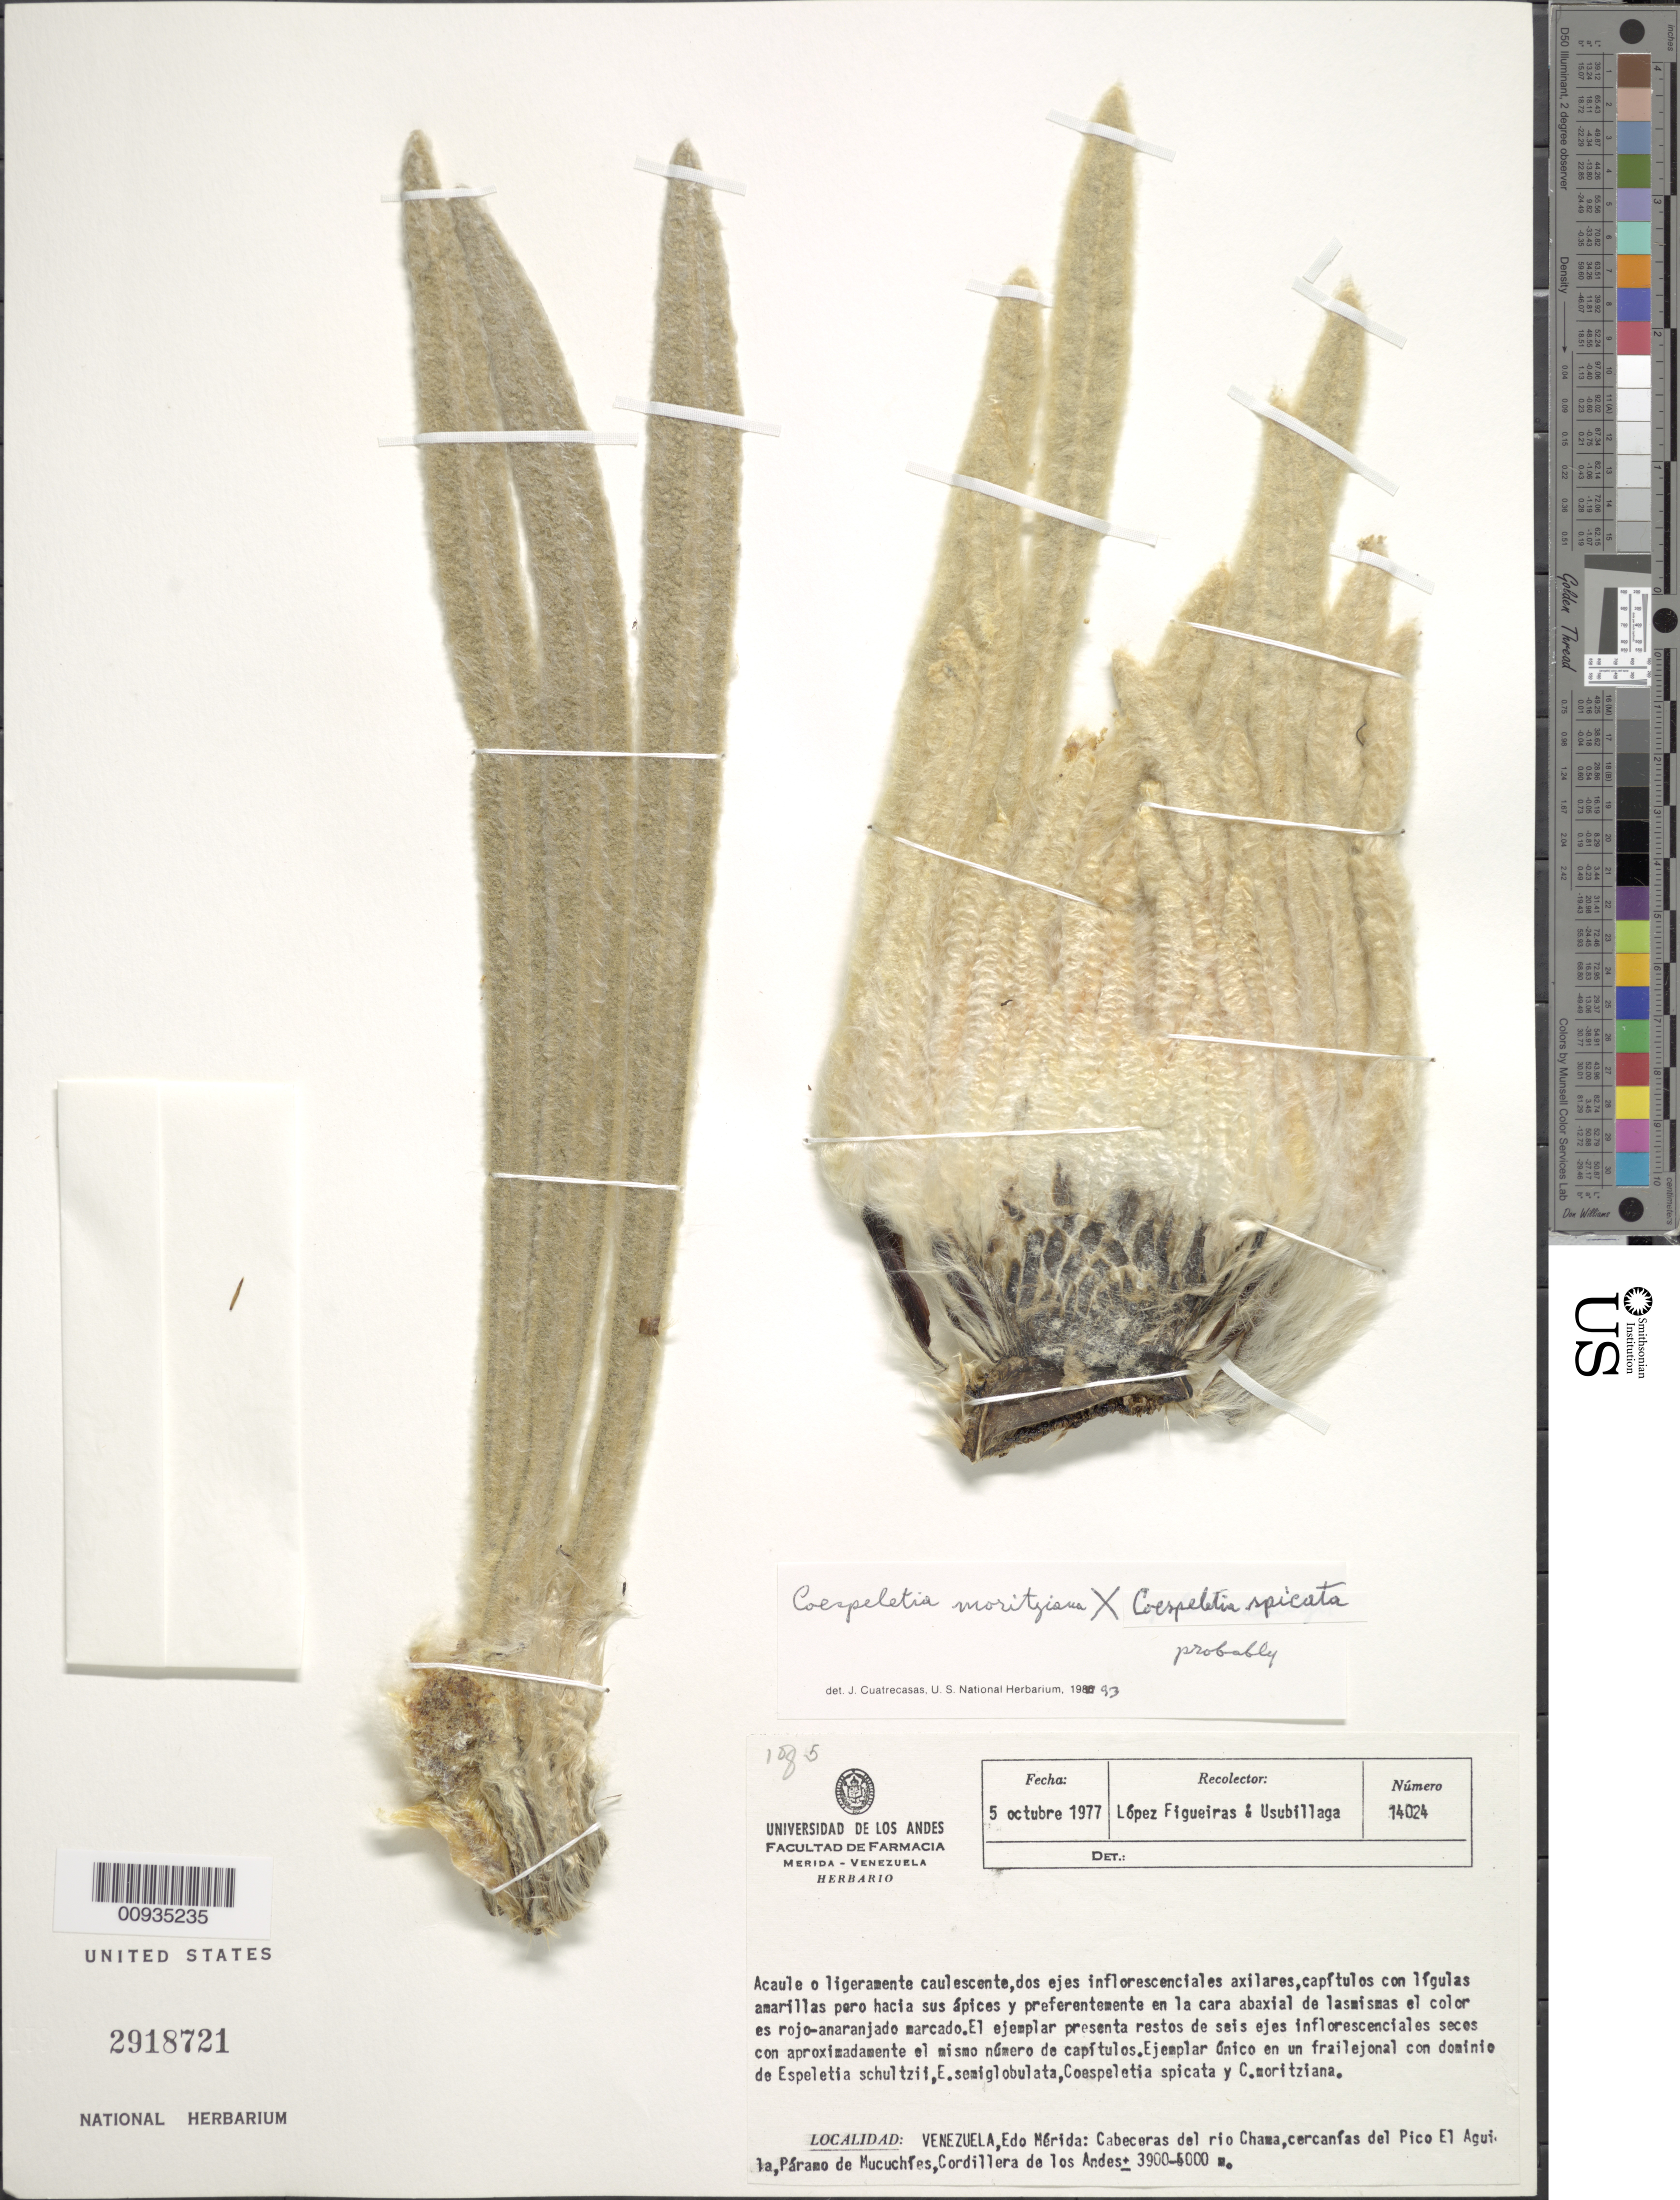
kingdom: Plantae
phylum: Tracheophyta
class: Magnoliopsida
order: Asterales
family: Asteraceae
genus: Coespeletia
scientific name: Coespeletia spicata x C. moritziana (Sch. Bip. ex Wedd.) Cuatrec.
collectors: M. López Figueiras & -- Usubillaga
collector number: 14024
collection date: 1977-10-05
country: Venezuela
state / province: Mérida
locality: Páramo de Mucuchíes. Cabeceras del río Chama, cercanías del Pico El Águila, Cordillera de los Andes.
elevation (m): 3900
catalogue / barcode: US 2918721